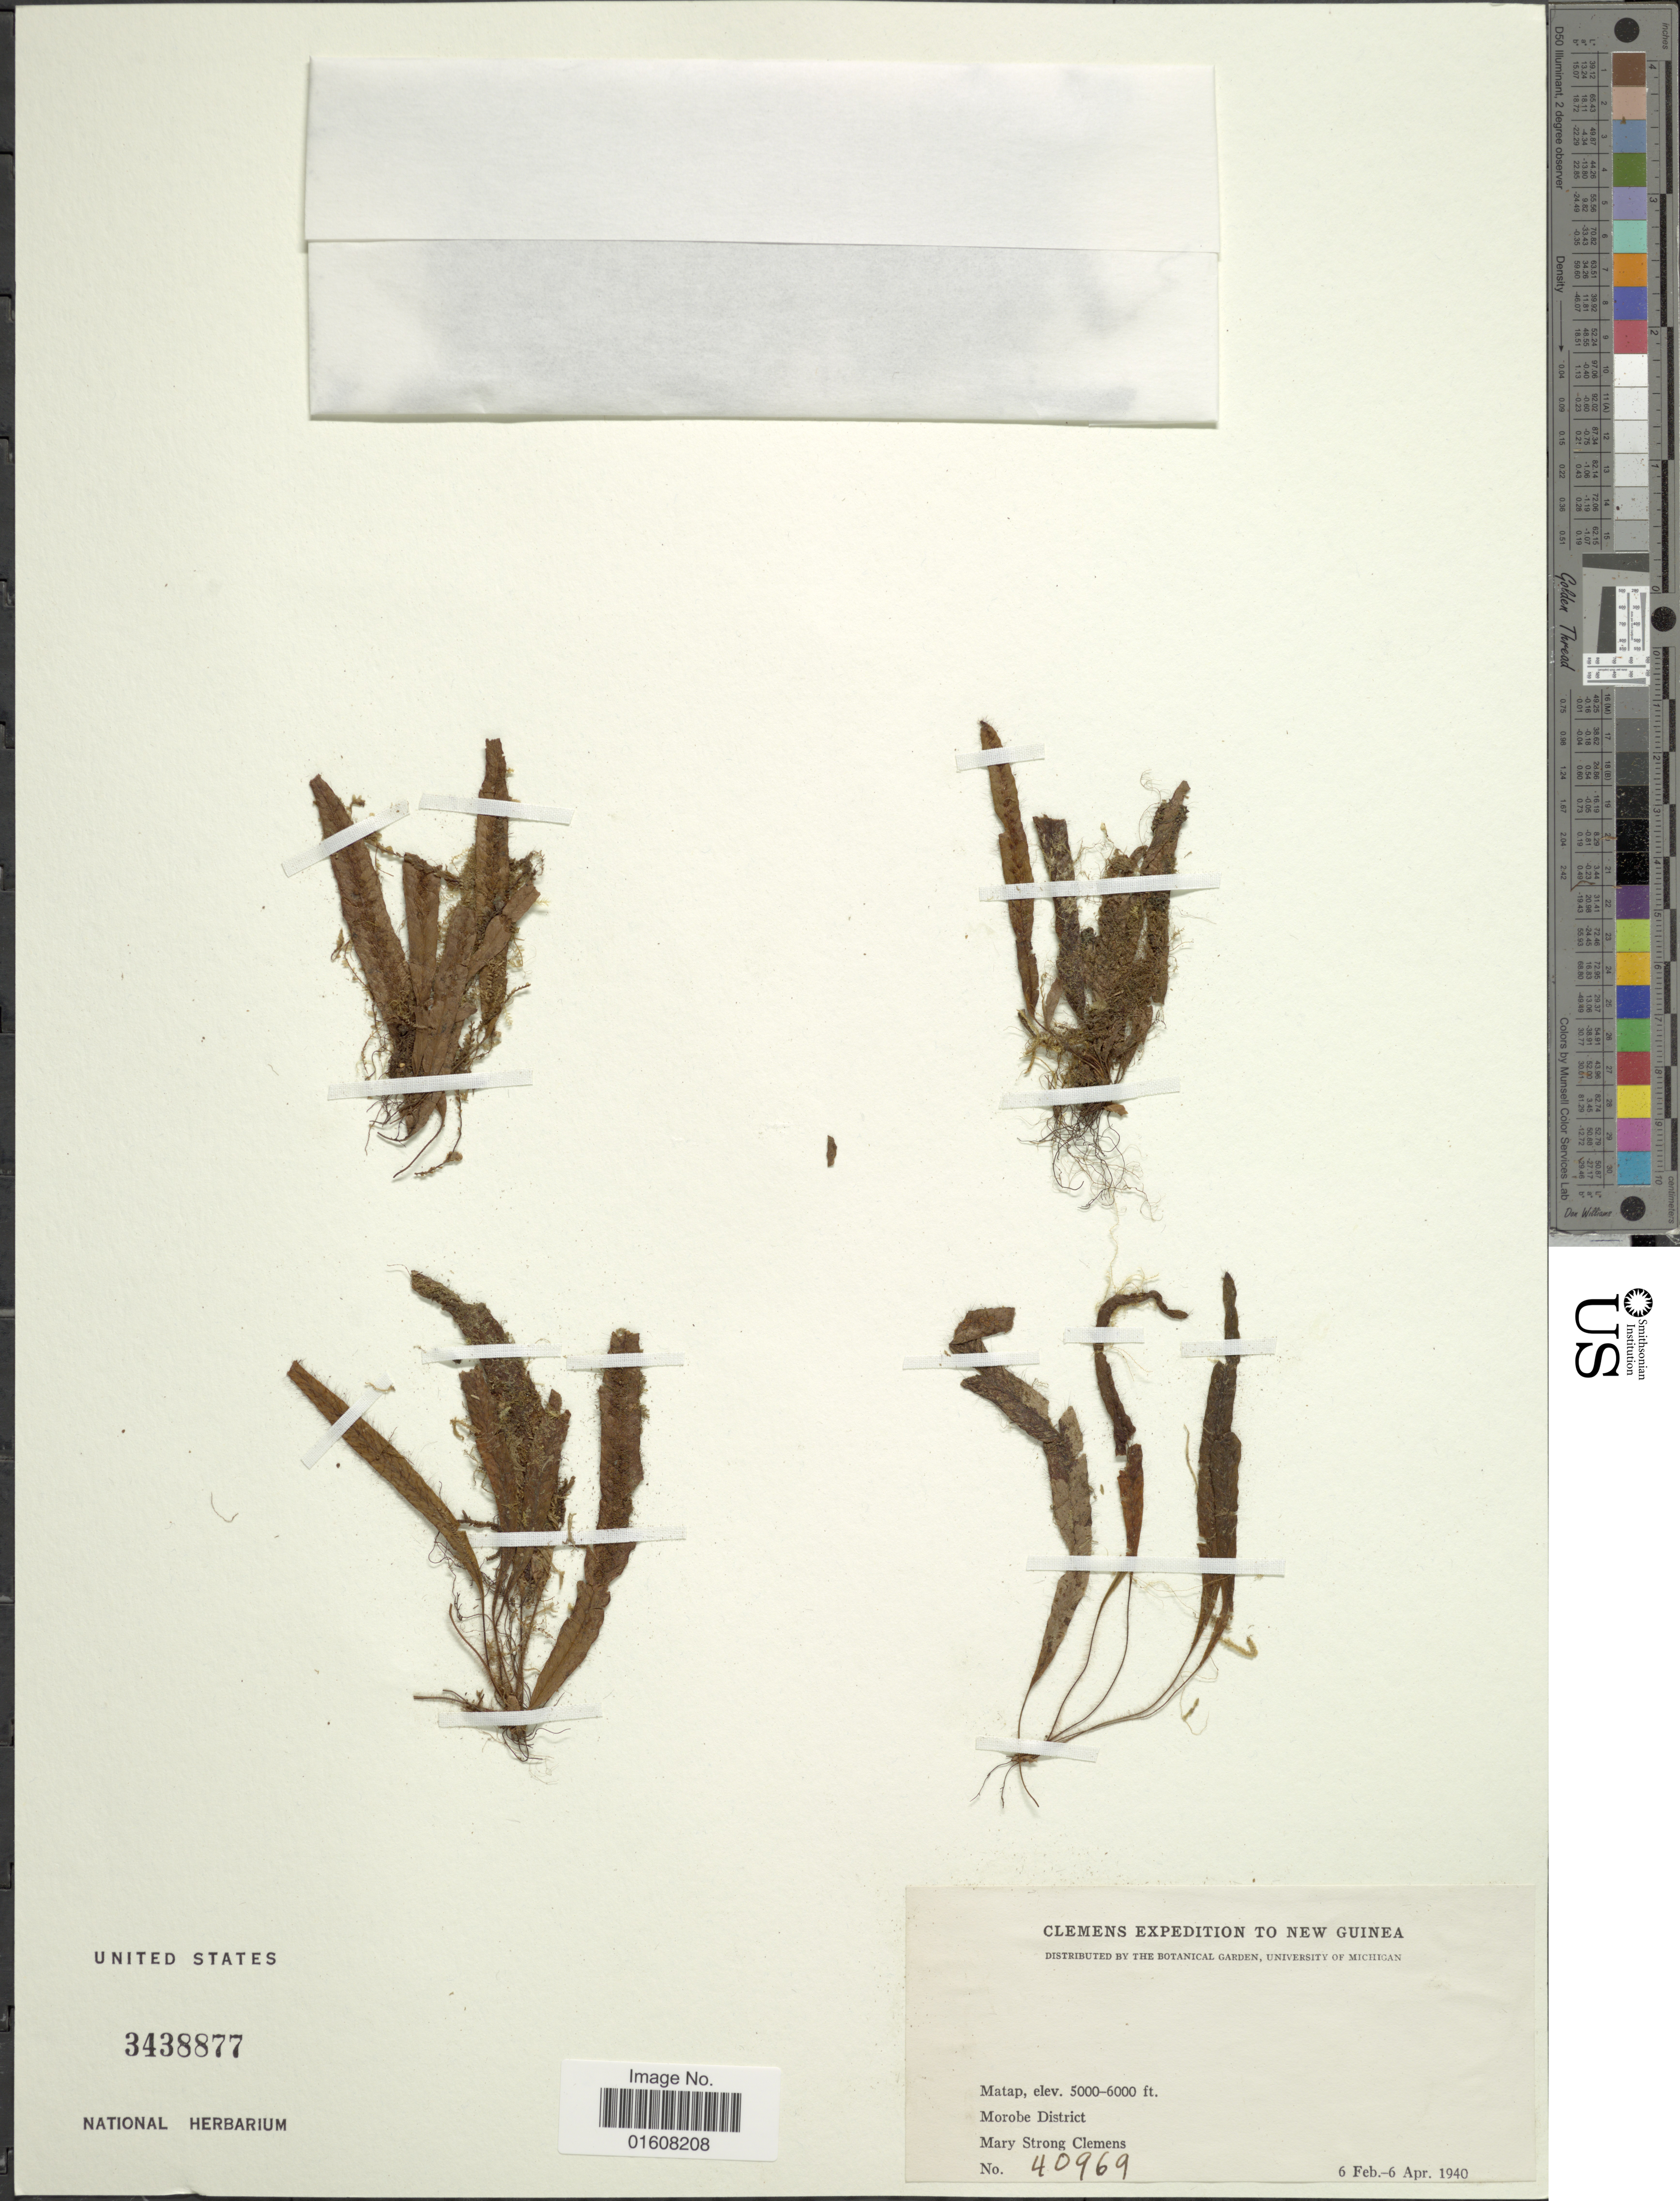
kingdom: Plantae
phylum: Tracheophyta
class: Polypodiopsida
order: Polypodiales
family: Polypodiaceae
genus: Grammitis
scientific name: Grammitis sp.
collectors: M. S. Clemens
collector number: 40969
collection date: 1940-02-06/1940-04-06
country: Papua New Guinea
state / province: Morobe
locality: New Guinea. Matap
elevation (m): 1524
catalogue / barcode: US 3438877